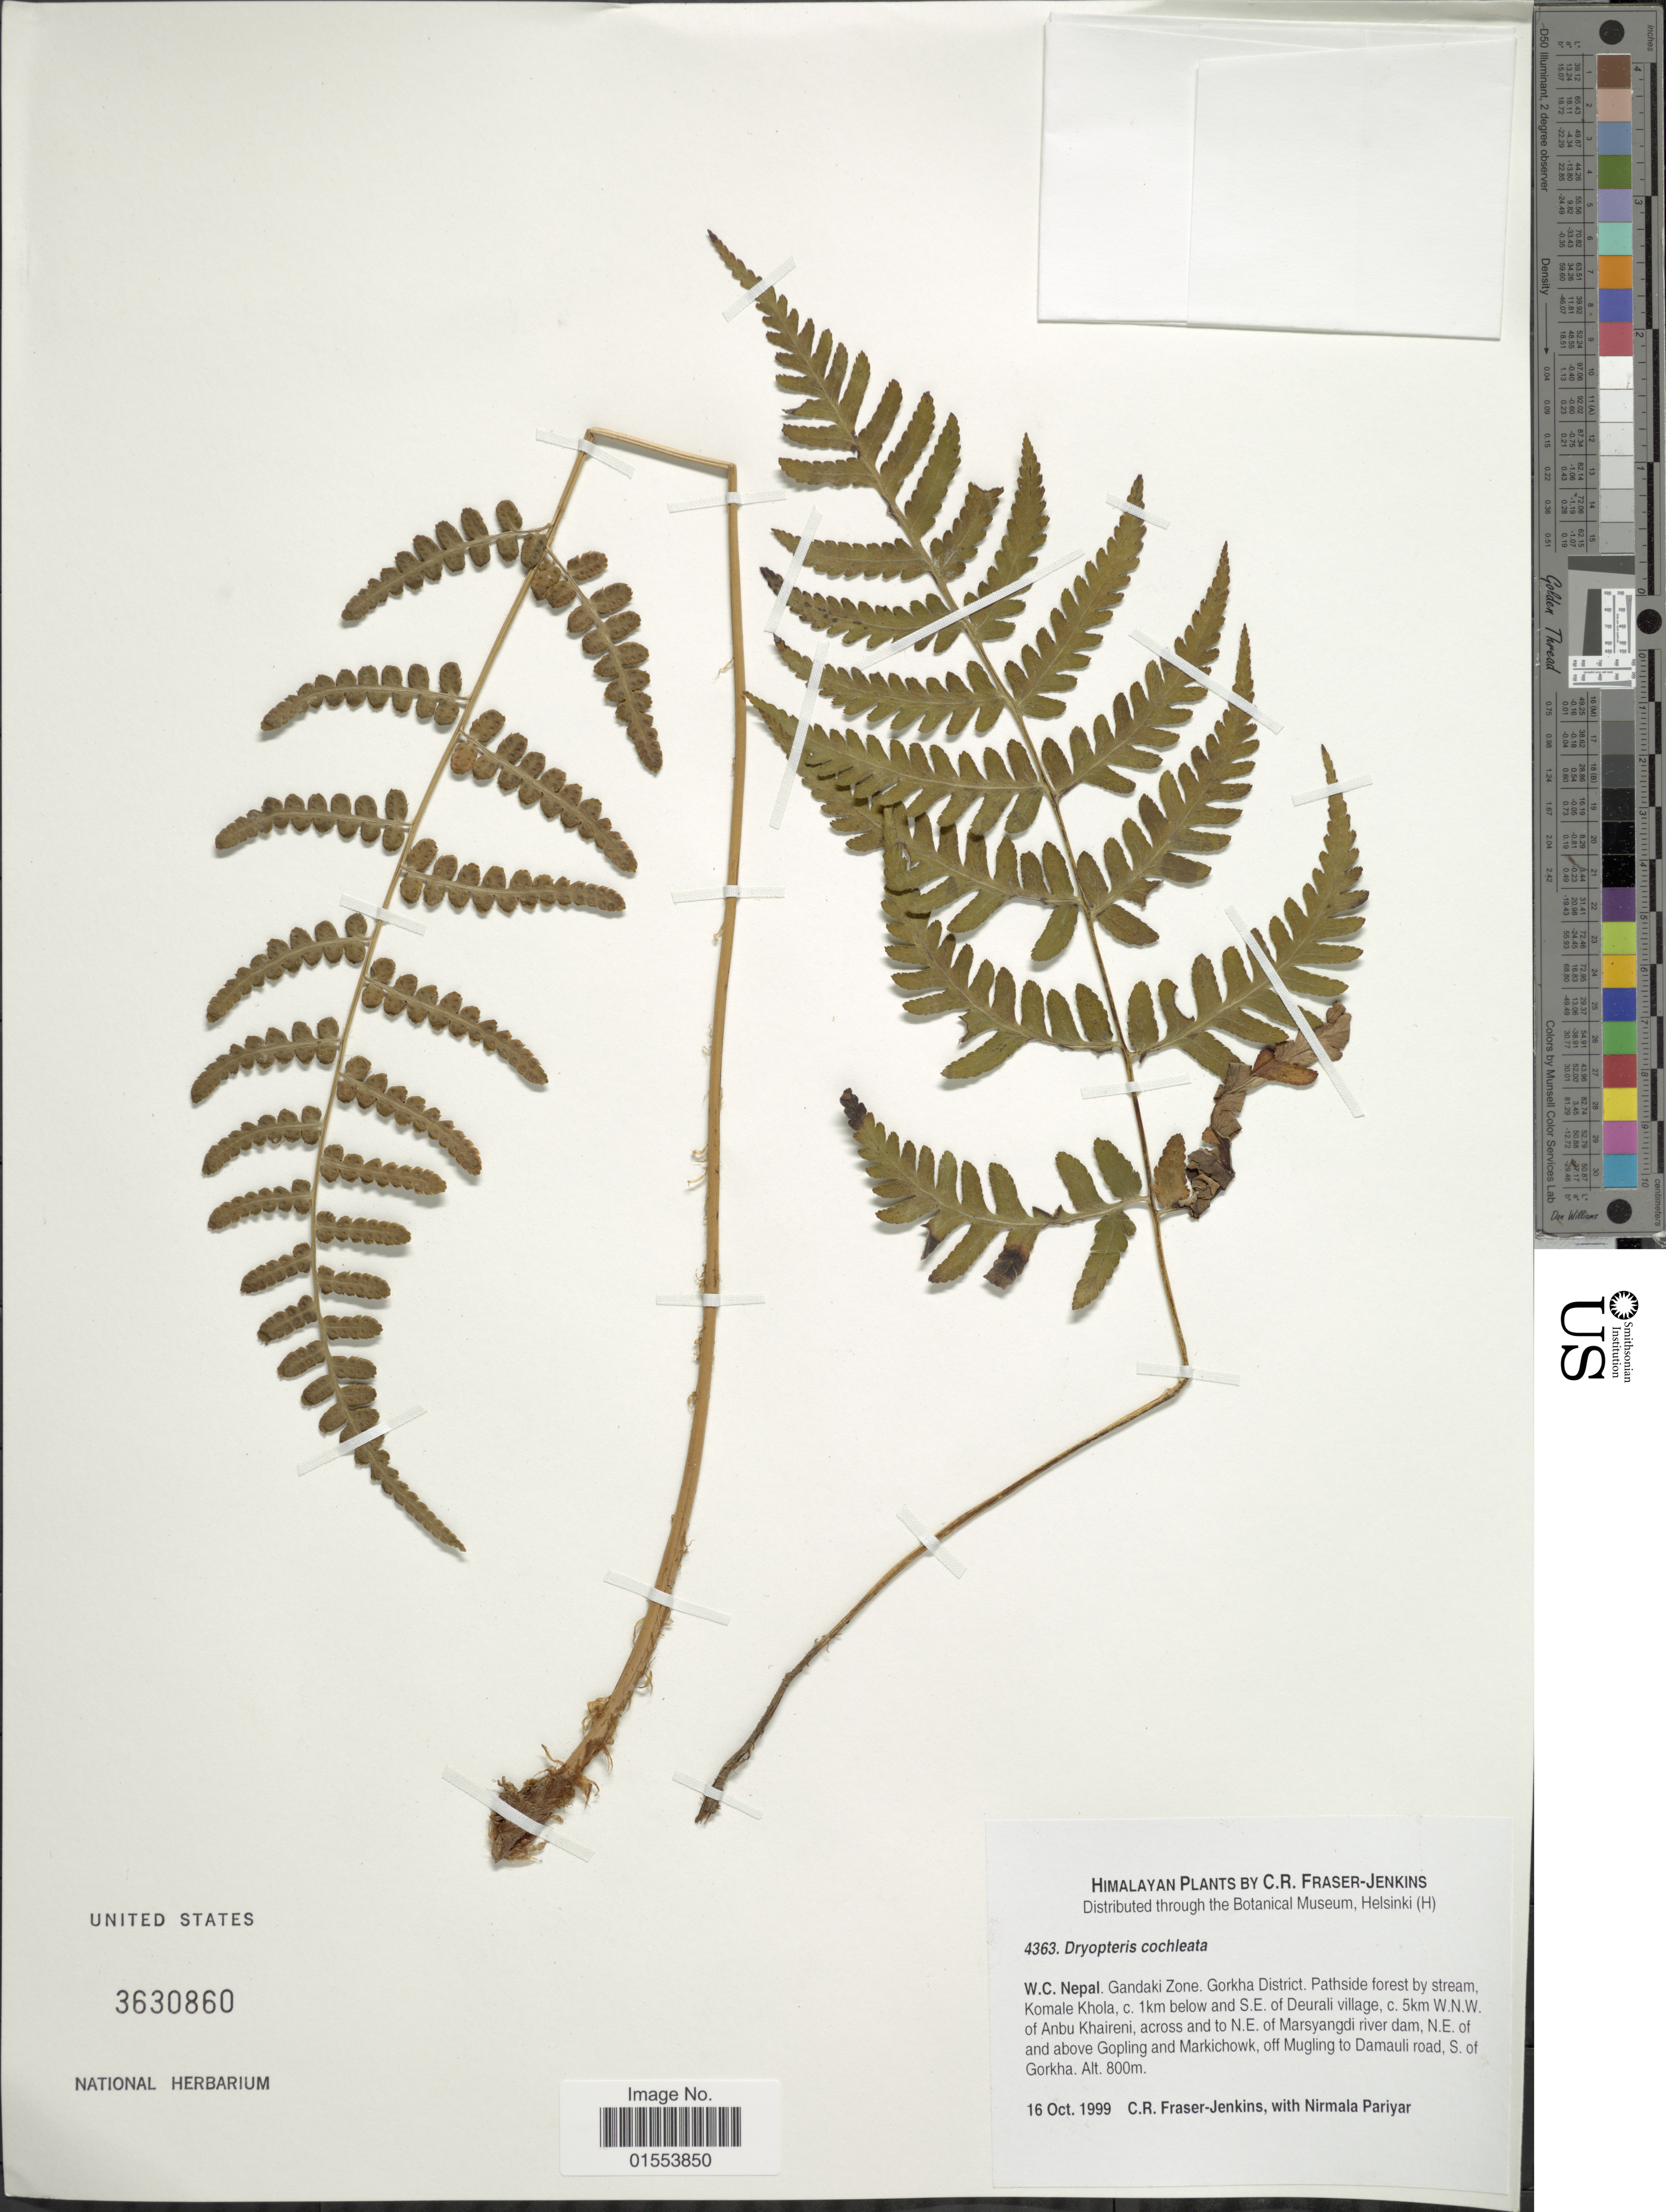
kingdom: Plantae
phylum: Tracheophyta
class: Polypodiopsida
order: Polypodiales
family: Dryopteridaceae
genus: Dryopteris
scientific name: Dryopteris cochleata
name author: (D. Don) C. Chr.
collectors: C. R. Fraser-Jenkins & N. Pariyar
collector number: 4363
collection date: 1999-10-16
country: Nepal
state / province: Gandaki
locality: Himalayan, W. C. Nepal. Gandaki Zone. Gorkha District, Pathside forest by stream, Komale Khola, c. 1 km below and S.E. of Deurali Deurali village, c.5km W.N.W. of Anbu Khaireni, across and to N.E. of Marsyangdi river dam, N.E. of and above Gopling and Markichowk, off Mugling to Damauli road, S. of Gorkha.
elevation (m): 800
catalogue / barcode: US 3630860